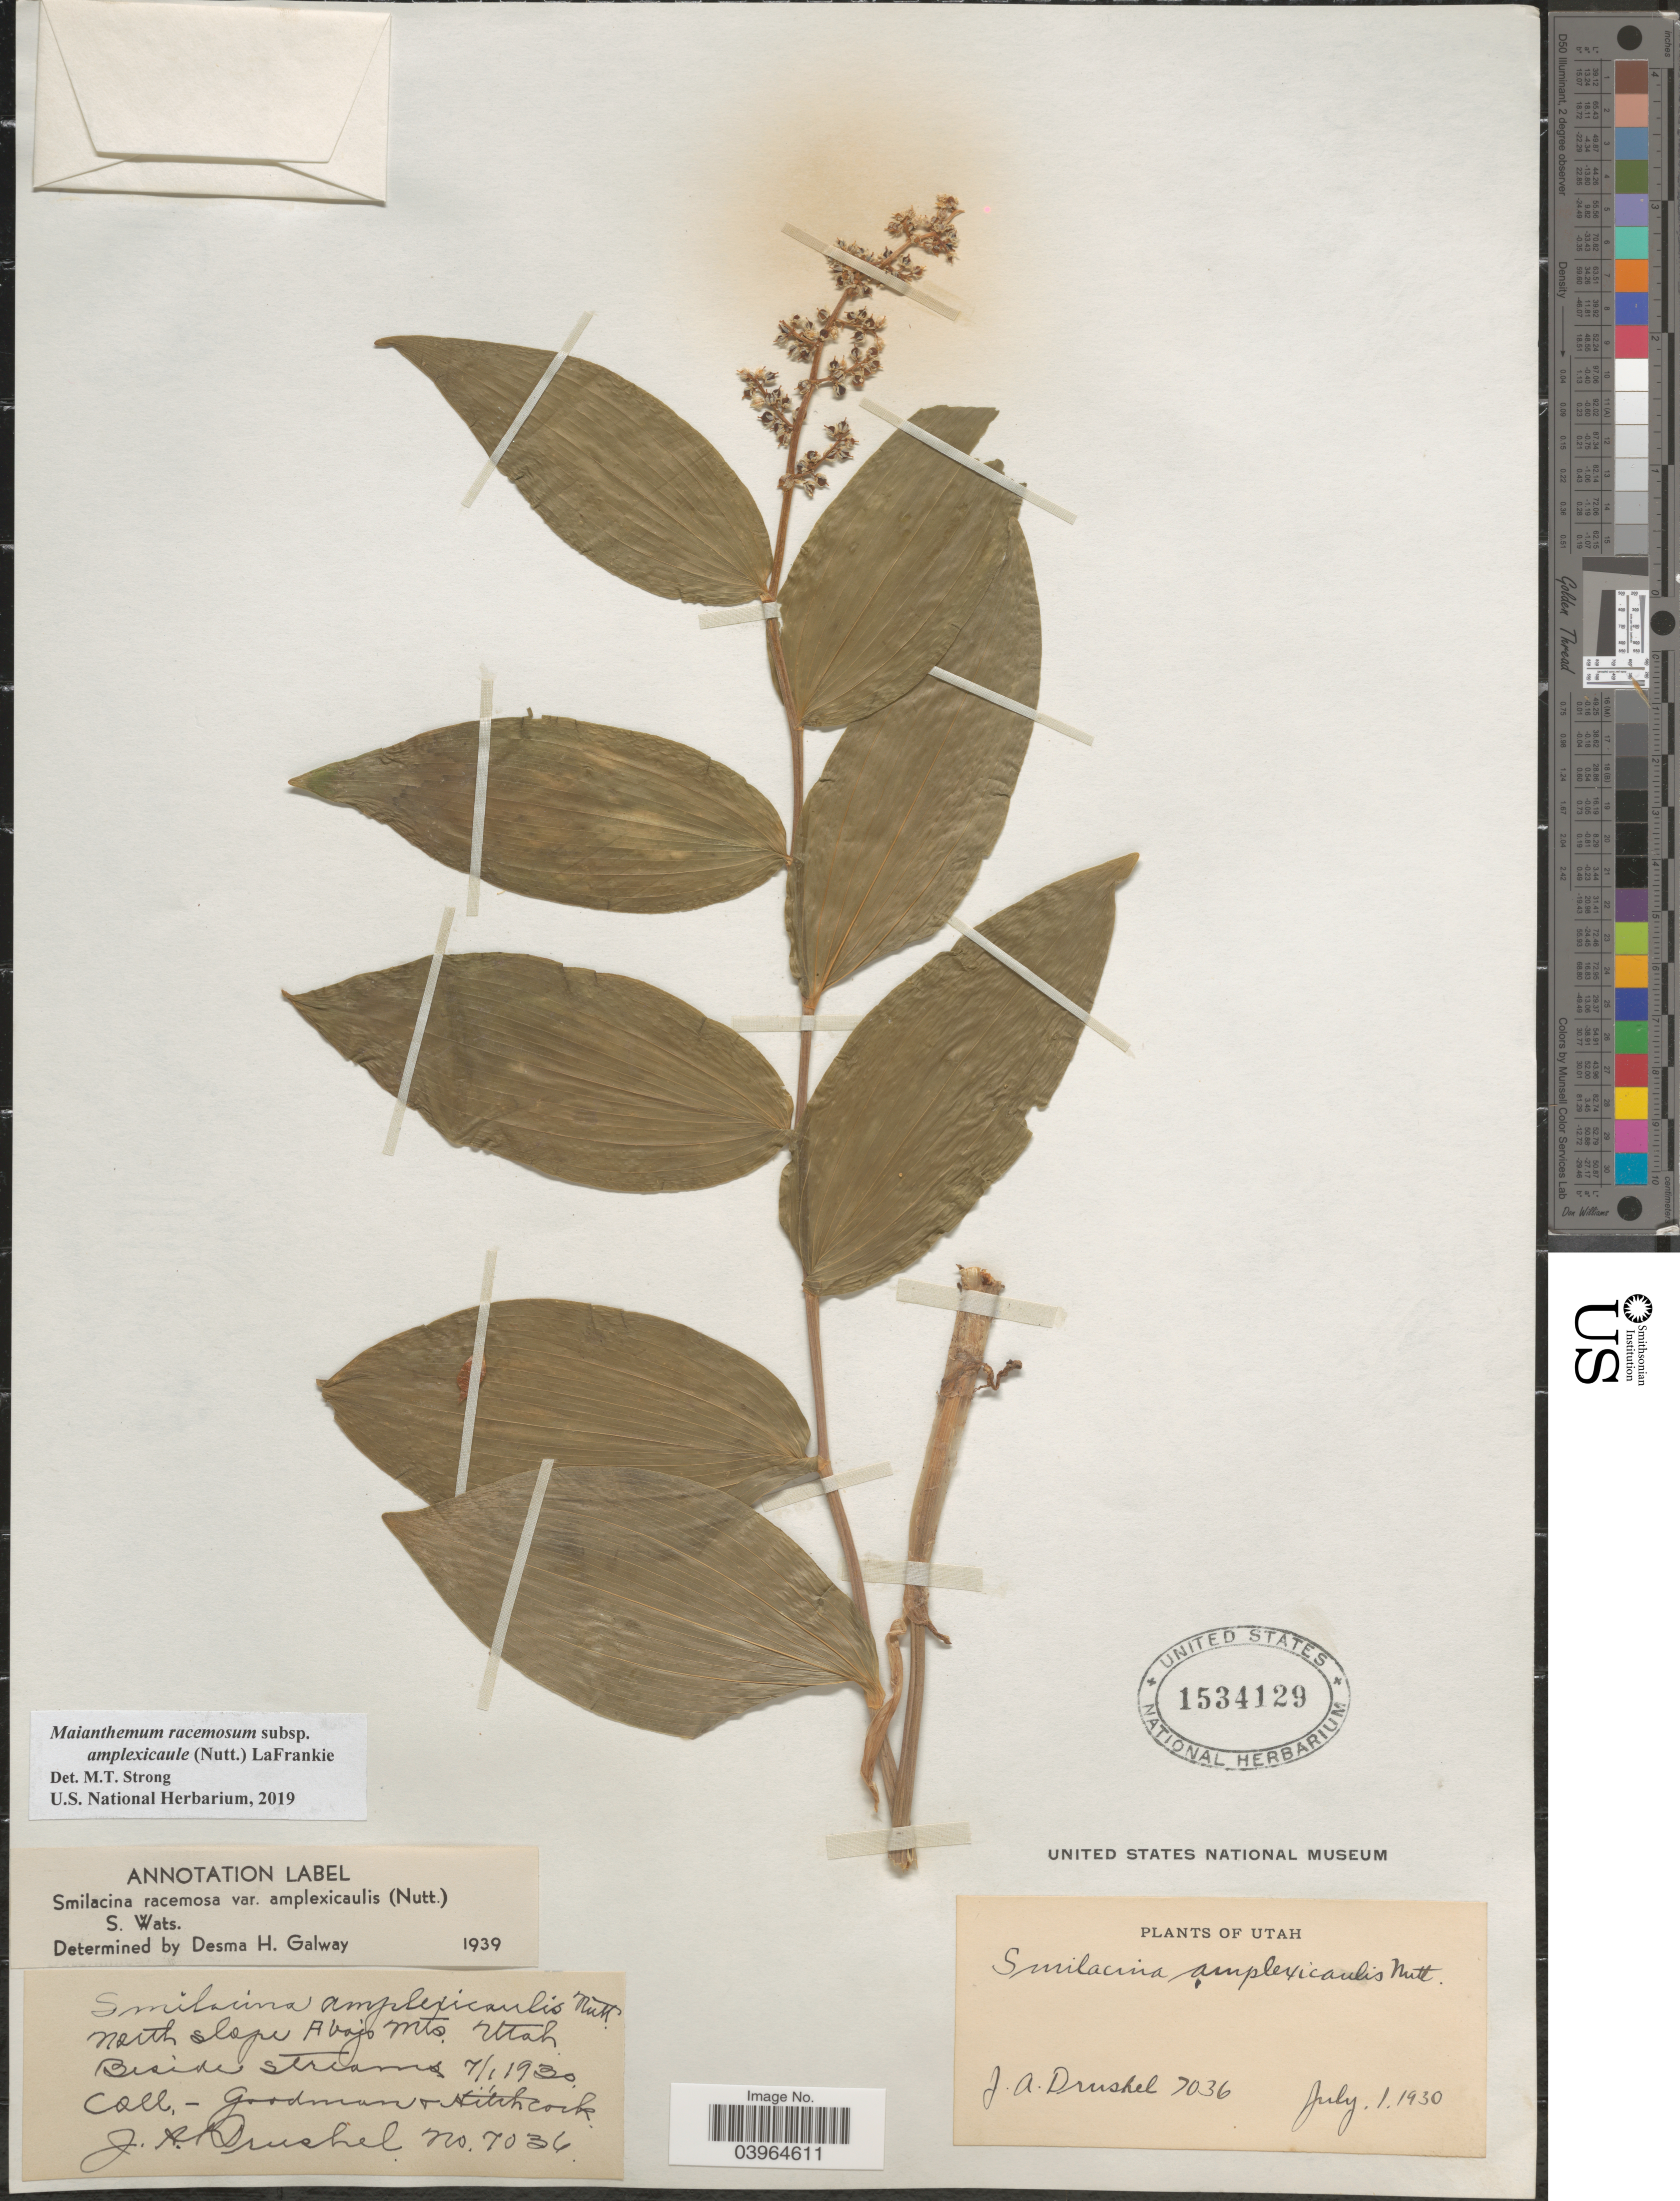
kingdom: Plantae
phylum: Tracheophyta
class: Liliopsida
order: Asparagales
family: Asparagaceae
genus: Maianthemum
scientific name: Maianthemum racemosum subsp. amplexicaule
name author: (Nutt.) LaFrankie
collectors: Goodman, -- Hitchcock & J. A. Drushel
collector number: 7036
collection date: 1930-07-01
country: United States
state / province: Utah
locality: North slope Abajo Mts.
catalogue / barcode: US 1534129